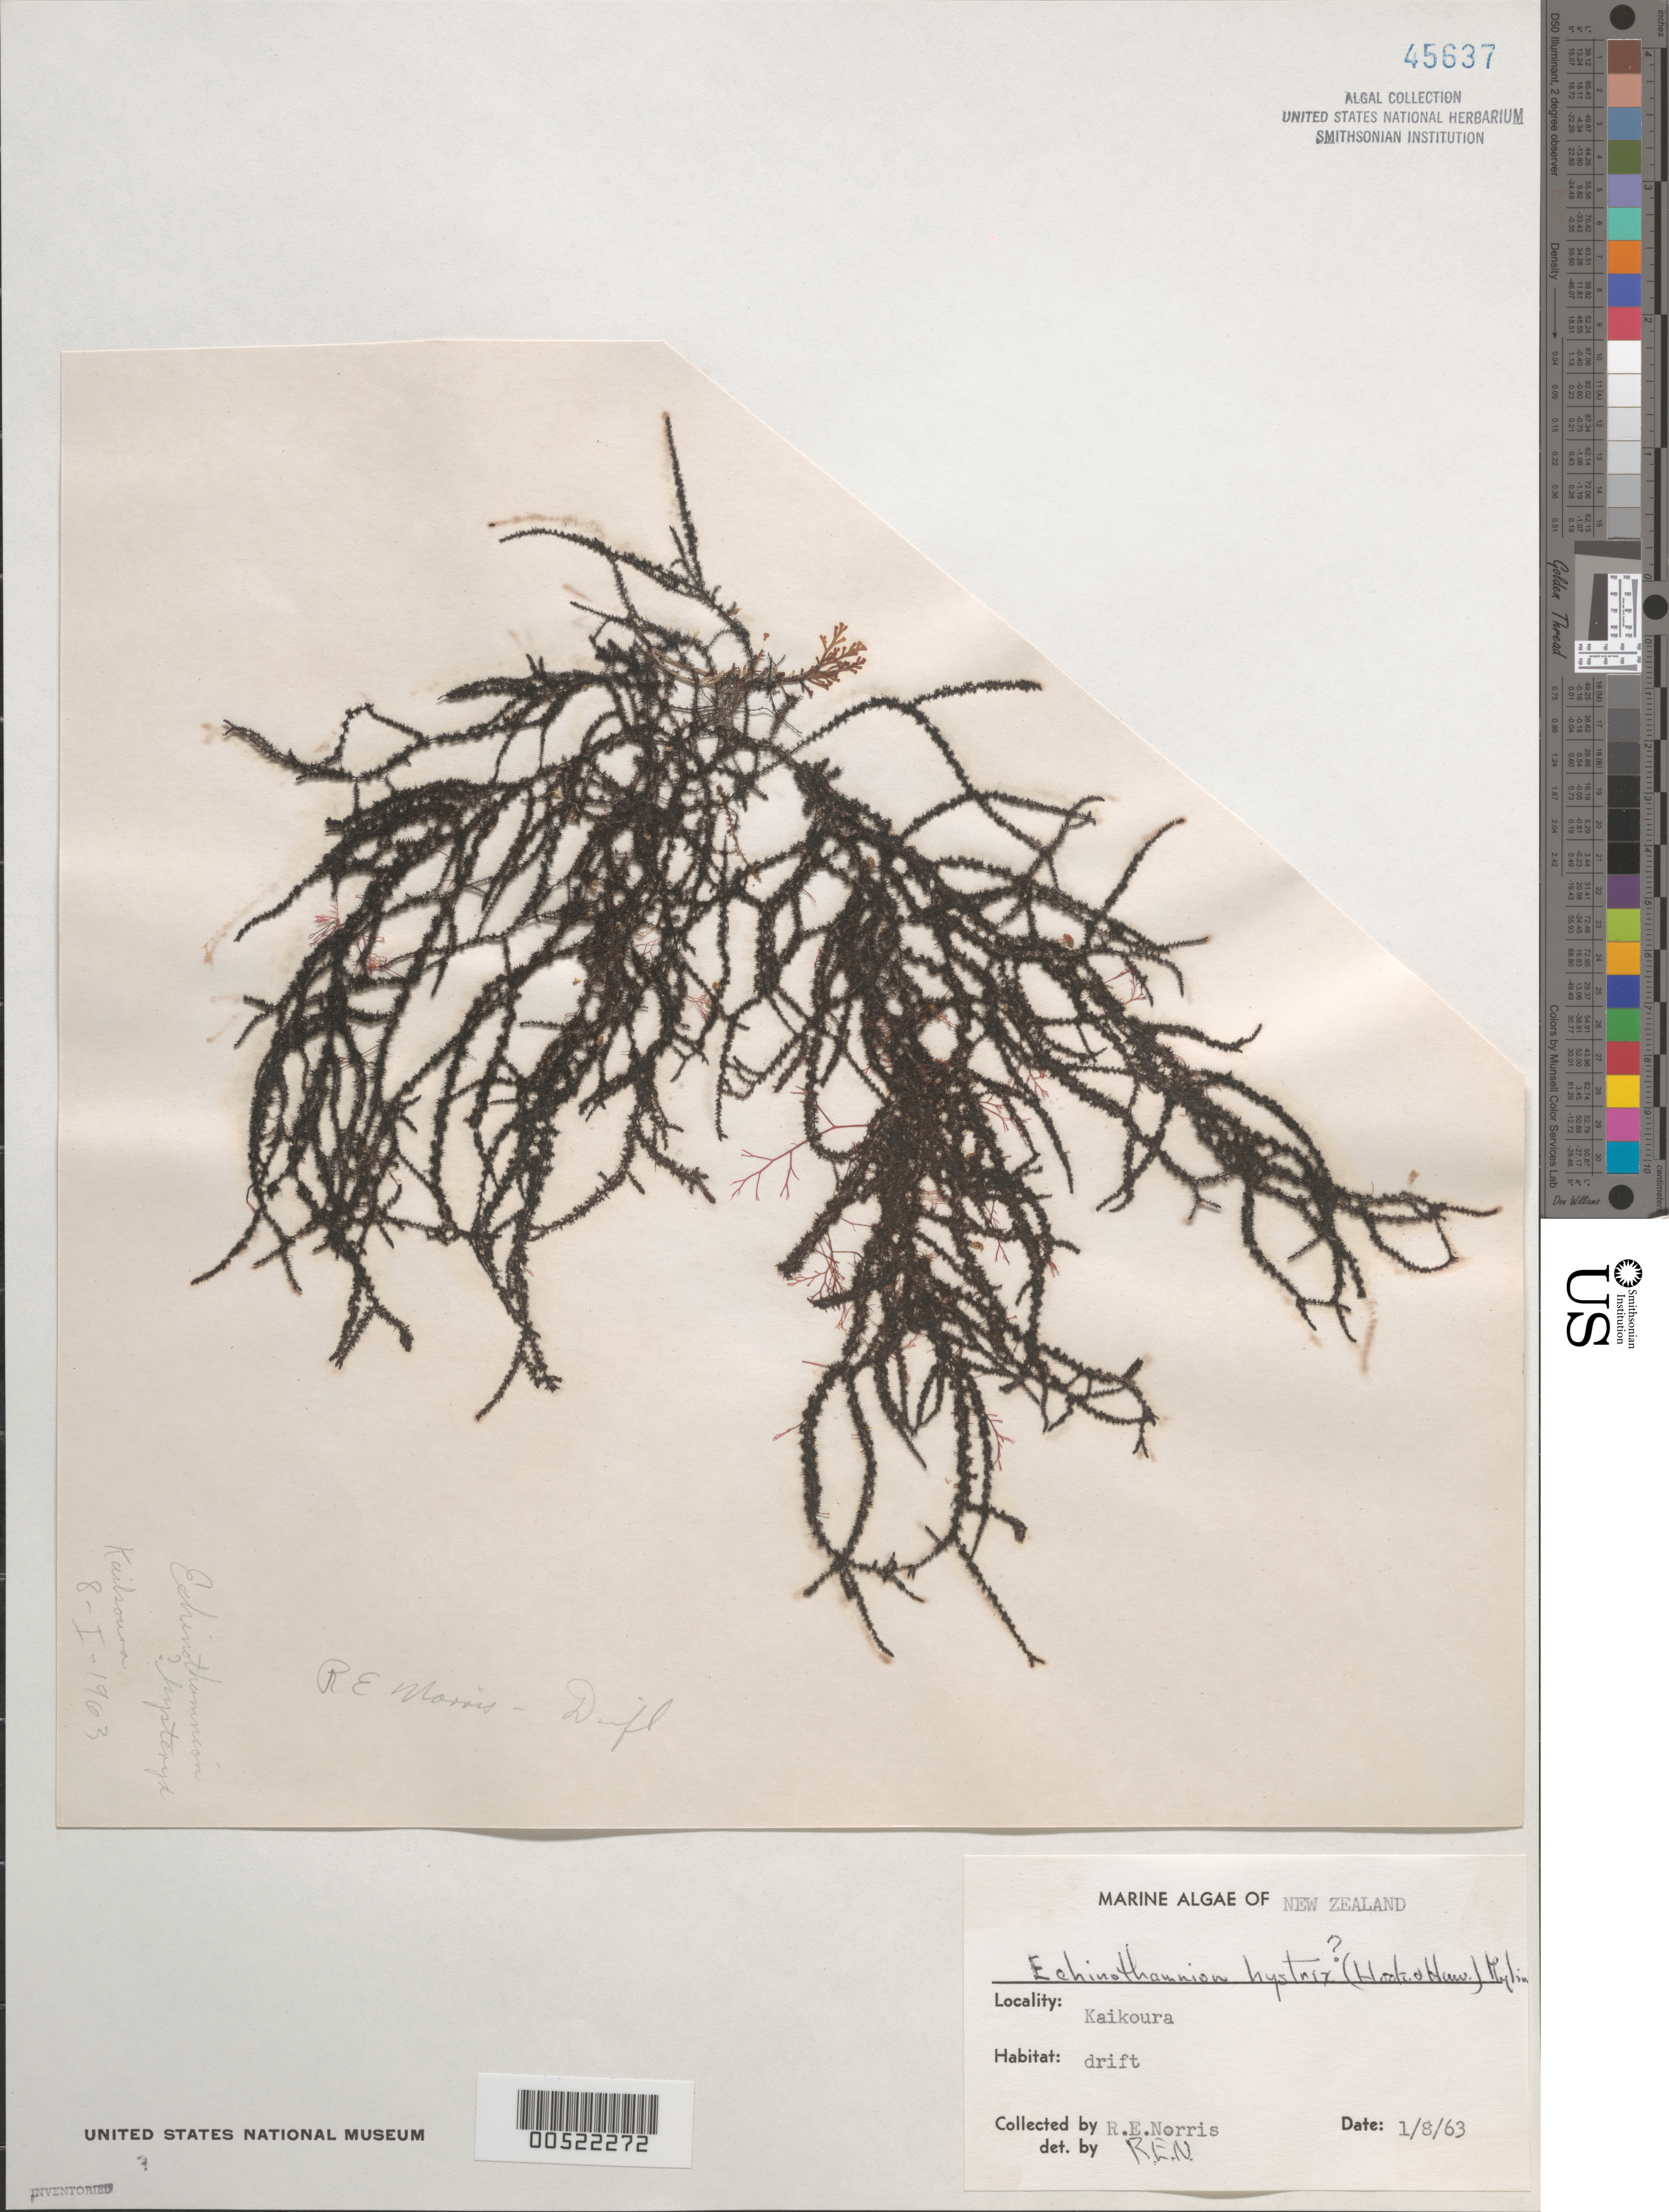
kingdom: Plantae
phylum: Rhodophyta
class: Florideophyceae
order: Ceramiales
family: Rhodomelaceae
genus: Eutrichosiphonia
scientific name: Eutrichosiphonia paniculata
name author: (Mont.) D.E.Bustamante & T.O. Cho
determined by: Norris, R. E.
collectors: R. E. Norris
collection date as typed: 08 Jan 1963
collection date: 1963-01-08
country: New Zealand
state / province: Canterbury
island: South Island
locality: Kaikoura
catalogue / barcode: US 45637